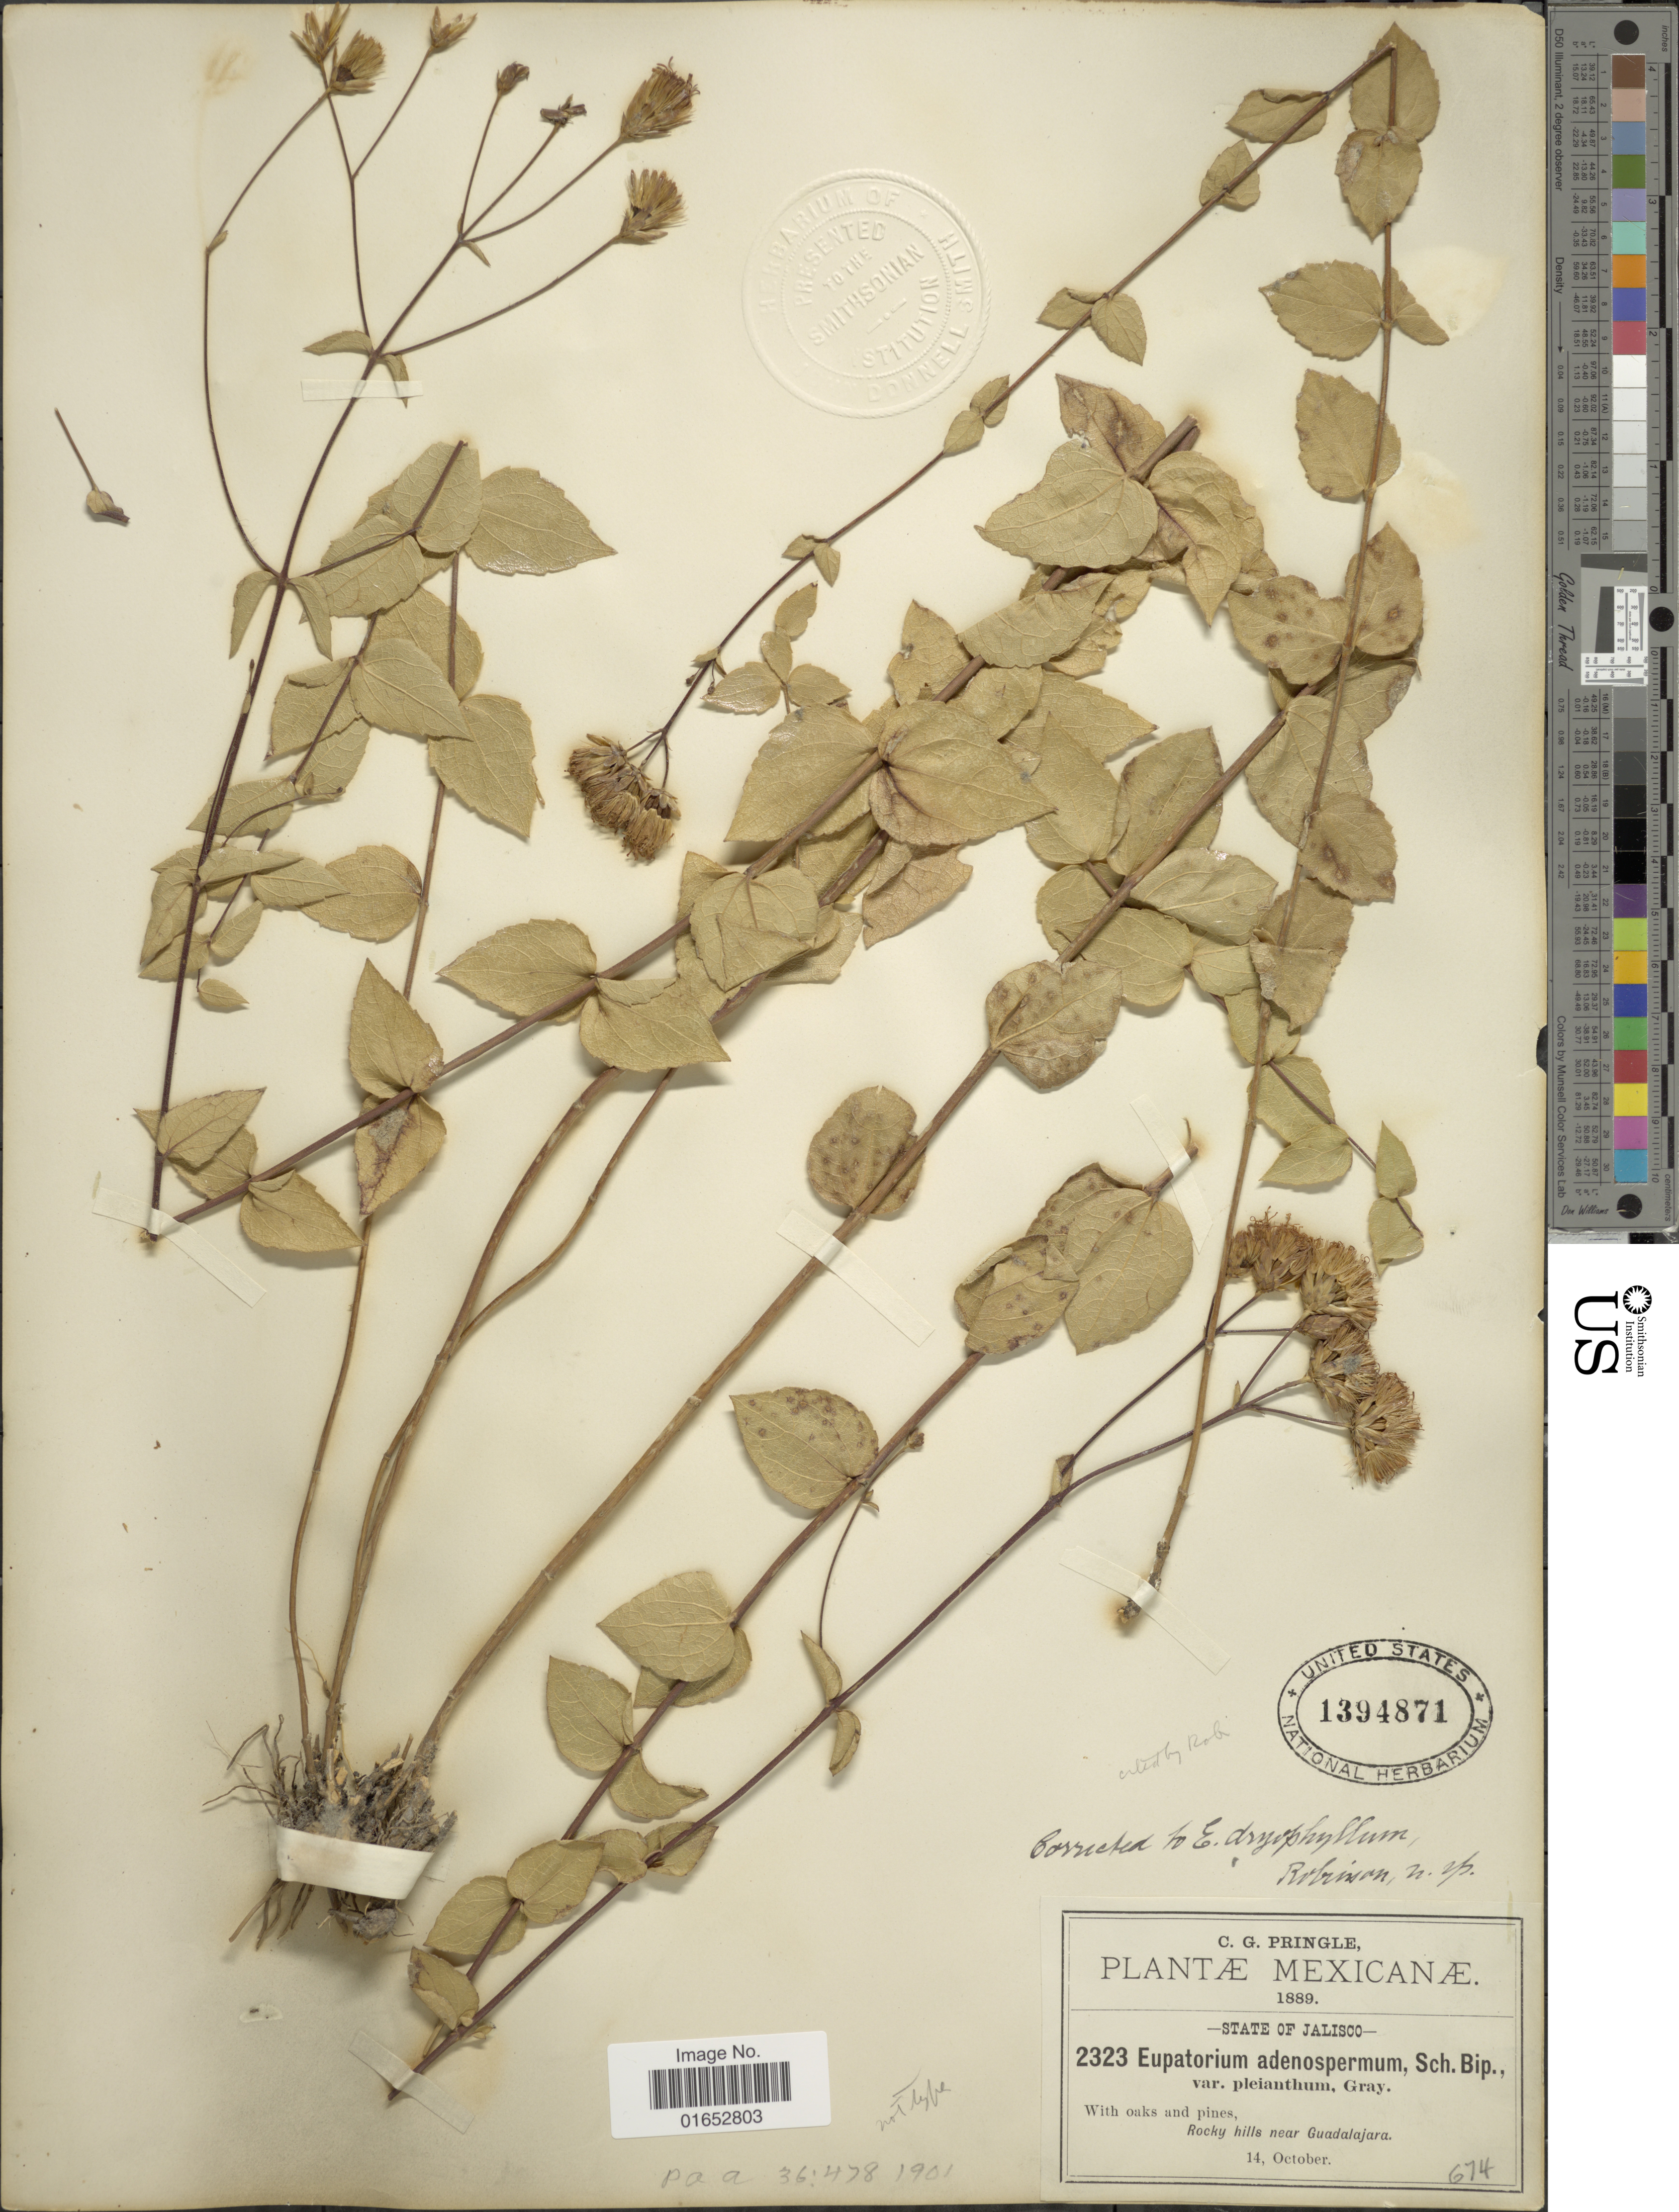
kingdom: Plantae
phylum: Tracheophyta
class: Magnoliopsida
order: Asterales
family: Asteraceae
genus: Dyscritogyne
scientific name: Dyscritogyne dryophila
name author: (B.L. Rob.) R.M. King & H. Rob.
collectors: C. G. Pringle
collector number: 2323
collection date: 1889-10-14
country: Mexico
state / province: Jalisco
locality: With oaks and pines, Rocky hills near Guadalajara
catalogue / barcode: US 1394871